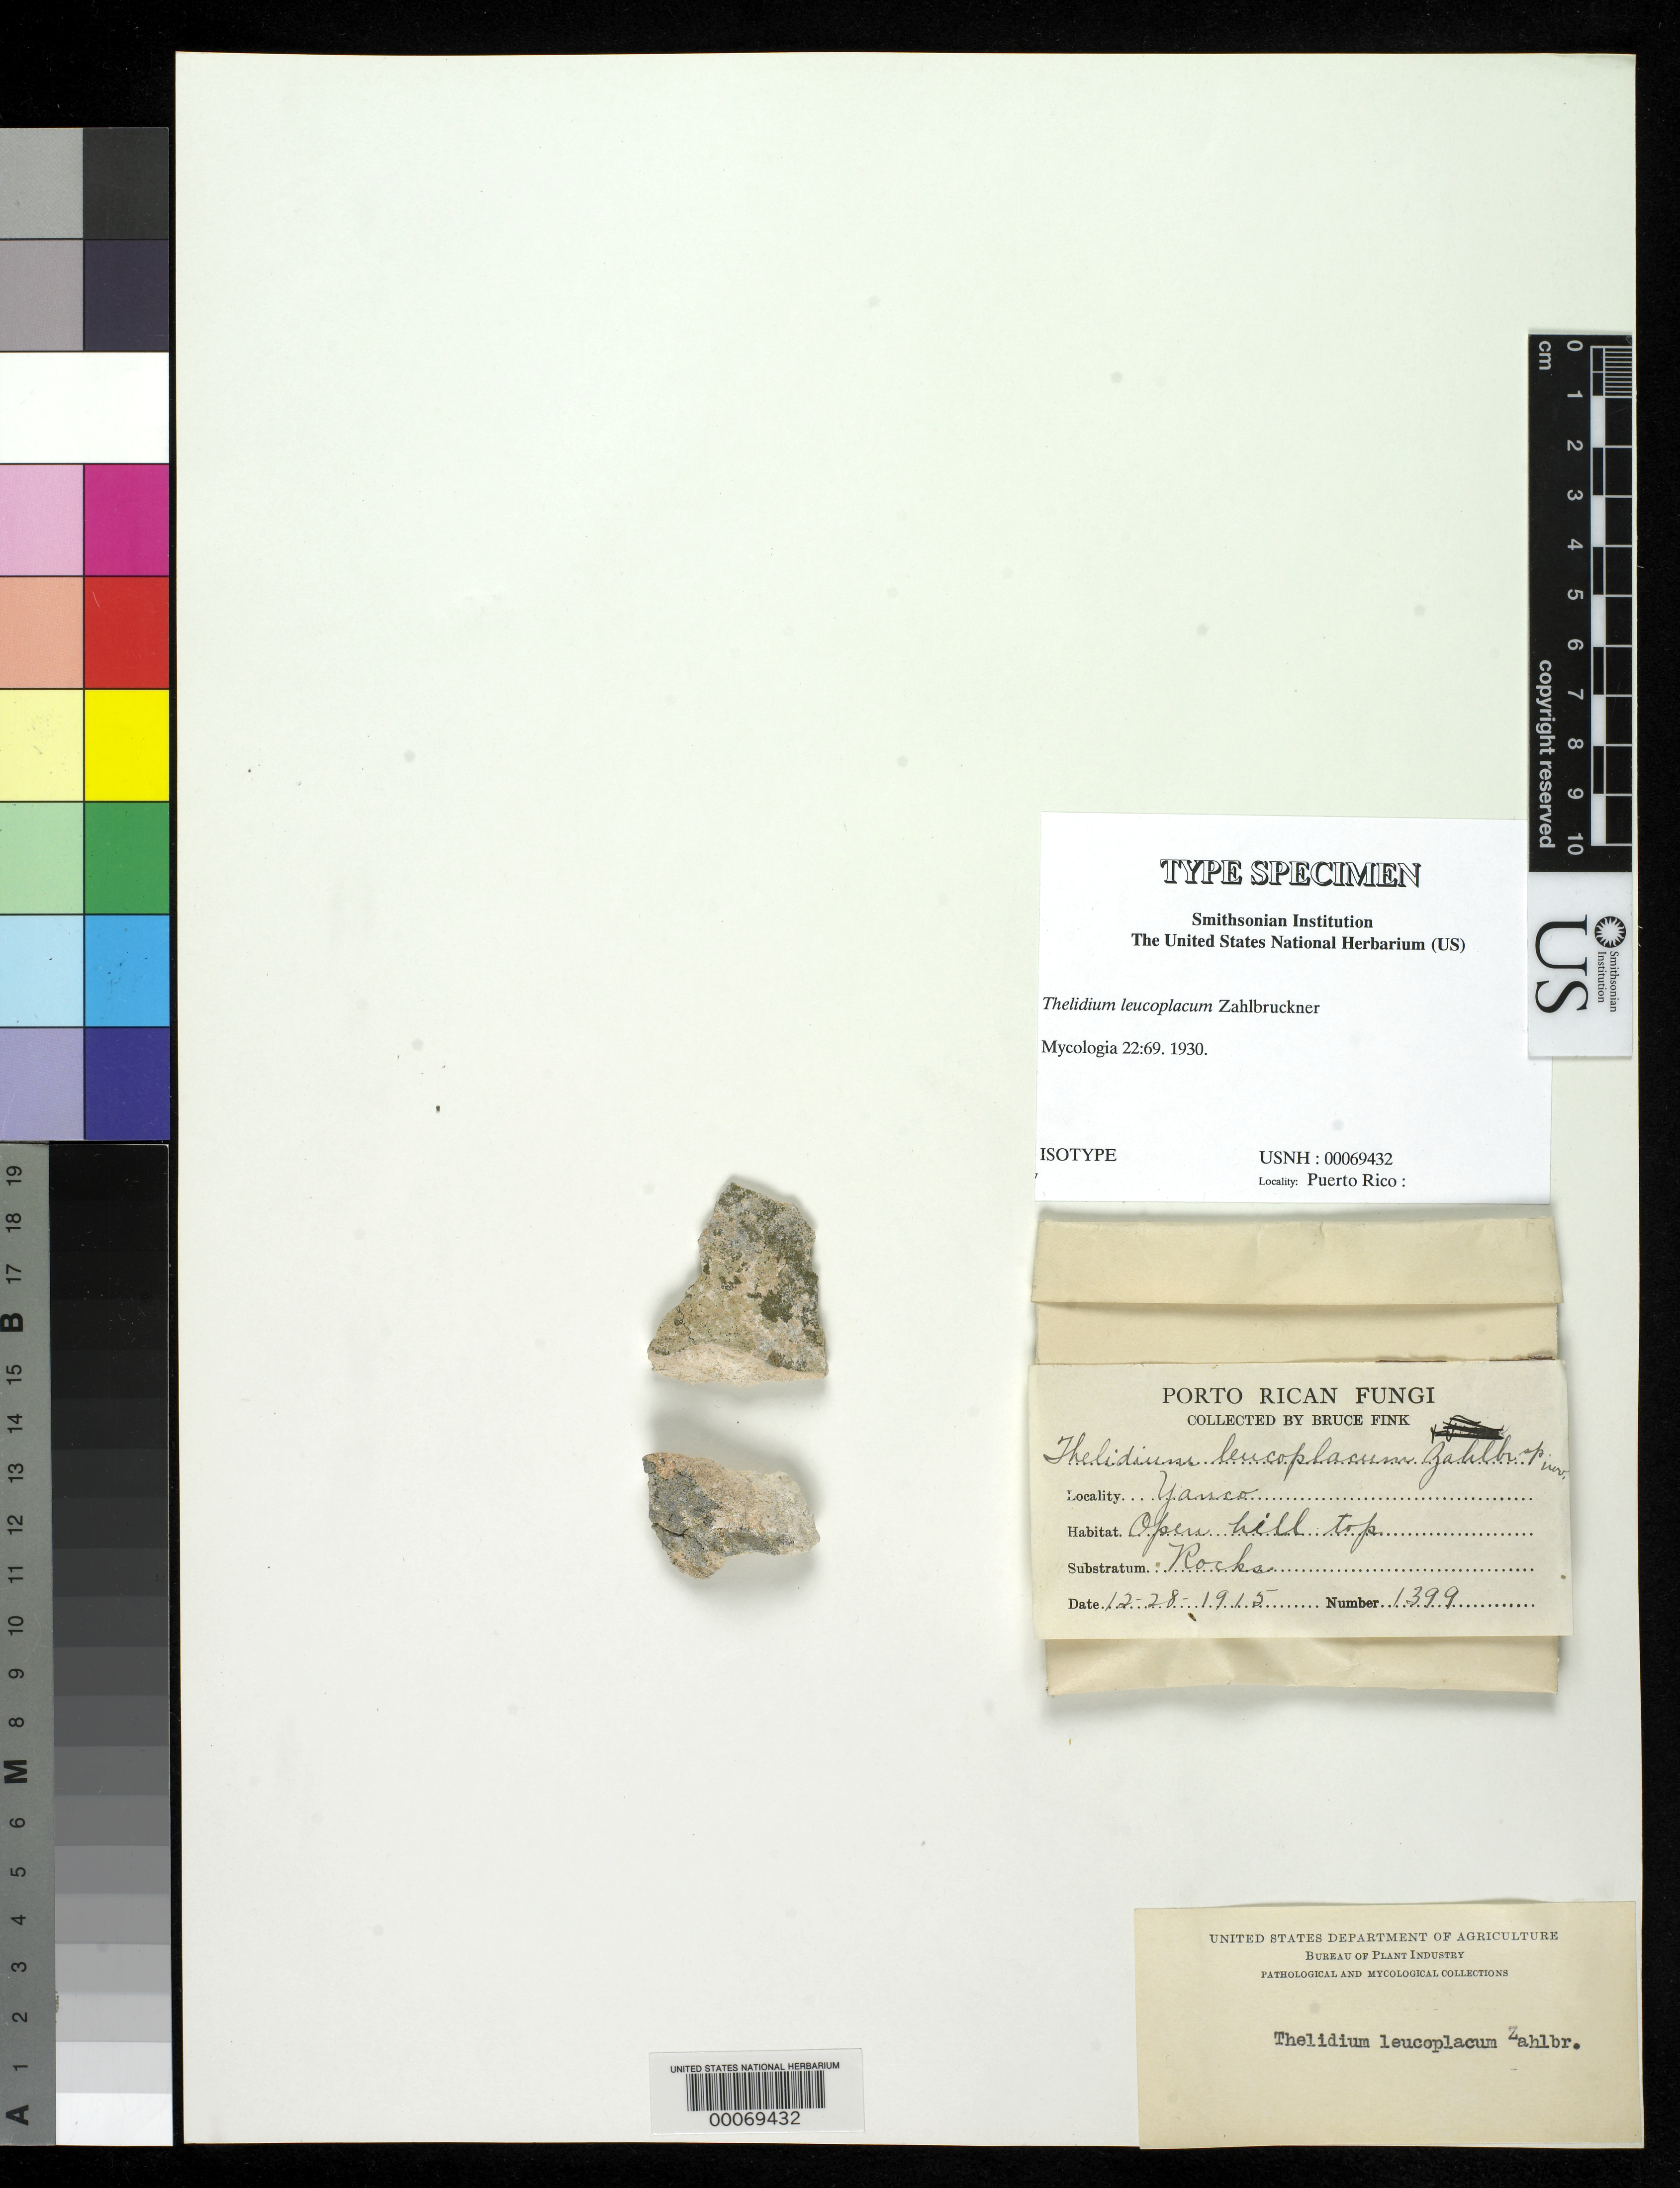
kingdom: Fungi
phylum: Ascomycota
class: Eurotiomycetes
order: Verrucariales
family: Verrucariaceae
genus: Thelidium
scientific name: Thelidium leucoplacum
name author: Zahlbr.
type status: Isotype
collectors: B. Fink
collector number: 1399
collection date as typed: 28 Dec 1915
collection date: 1915-12-28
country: Puerto Rico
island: Greater Antilles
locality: Yauco.